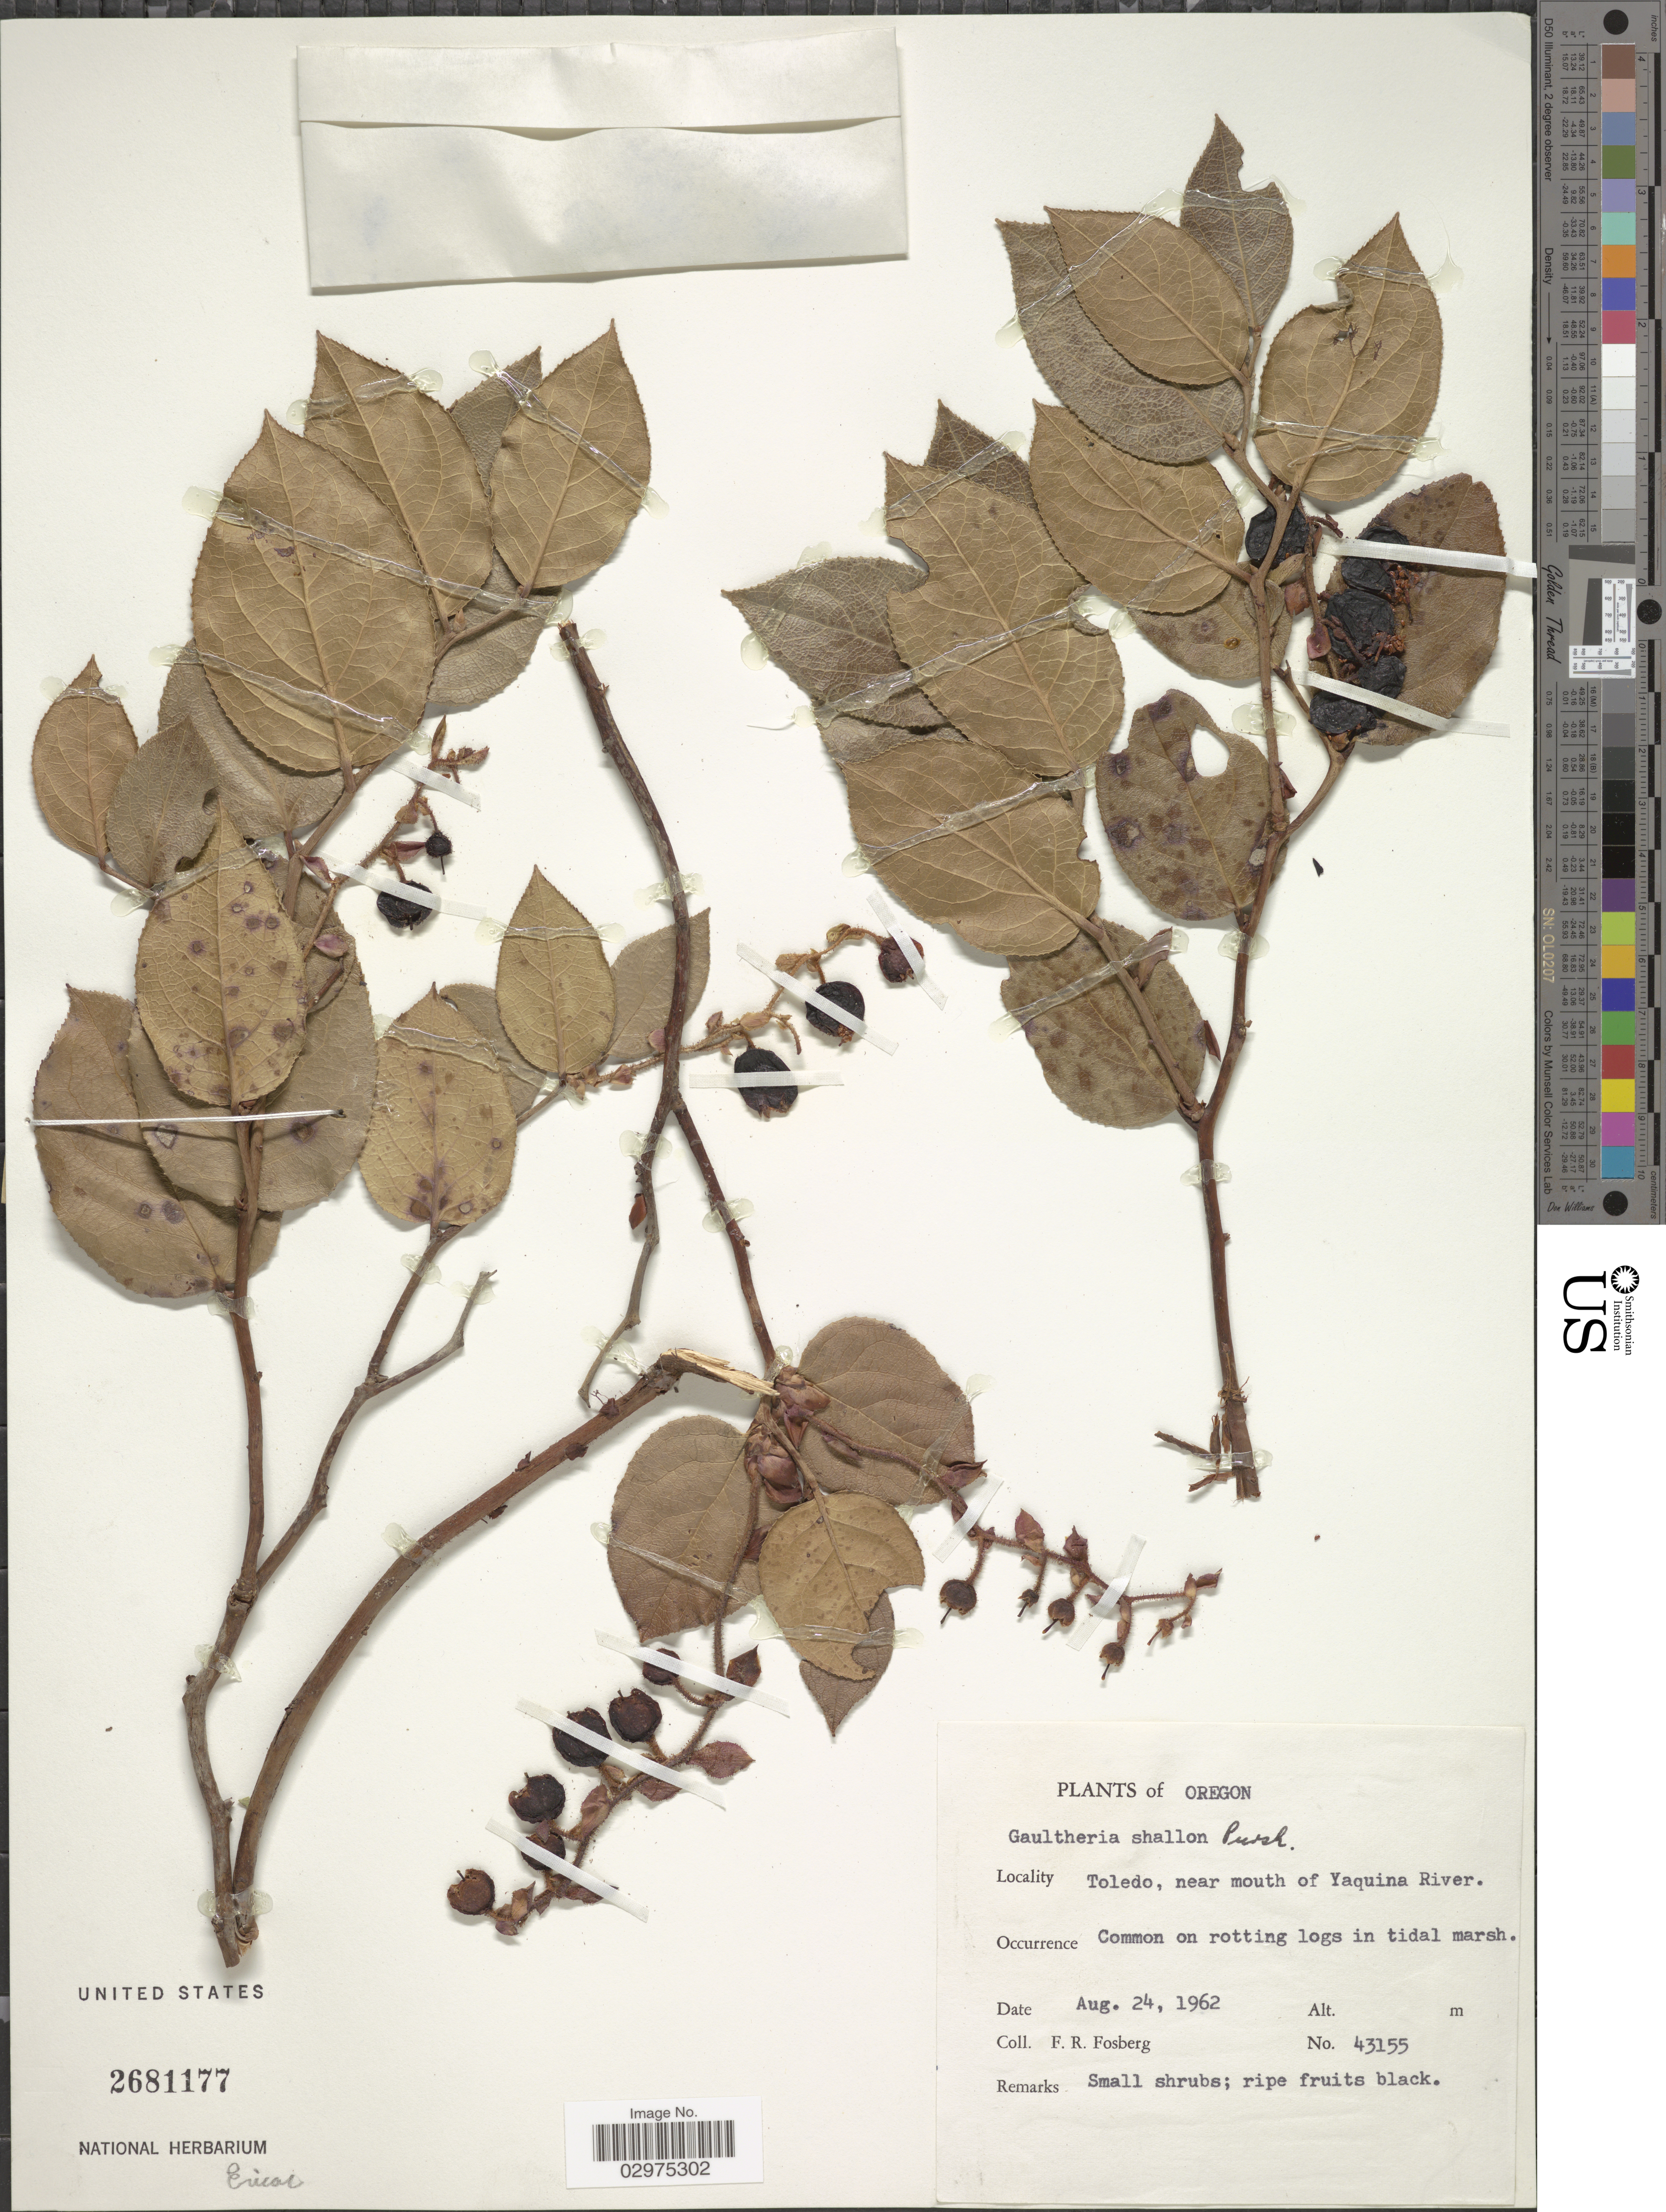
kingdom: Plantae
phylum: Tracheophyta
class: Magnoliopsida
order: Ericales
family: Ericaceae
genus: Gaultheria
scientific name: Gaultheria shallon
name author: Pursh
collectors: F. R. Fosberg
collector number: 43155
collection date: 1962-08-24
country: United States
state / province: Oregon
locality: Toledo, near mouth of Yaquina River.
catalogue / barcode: US 2681177